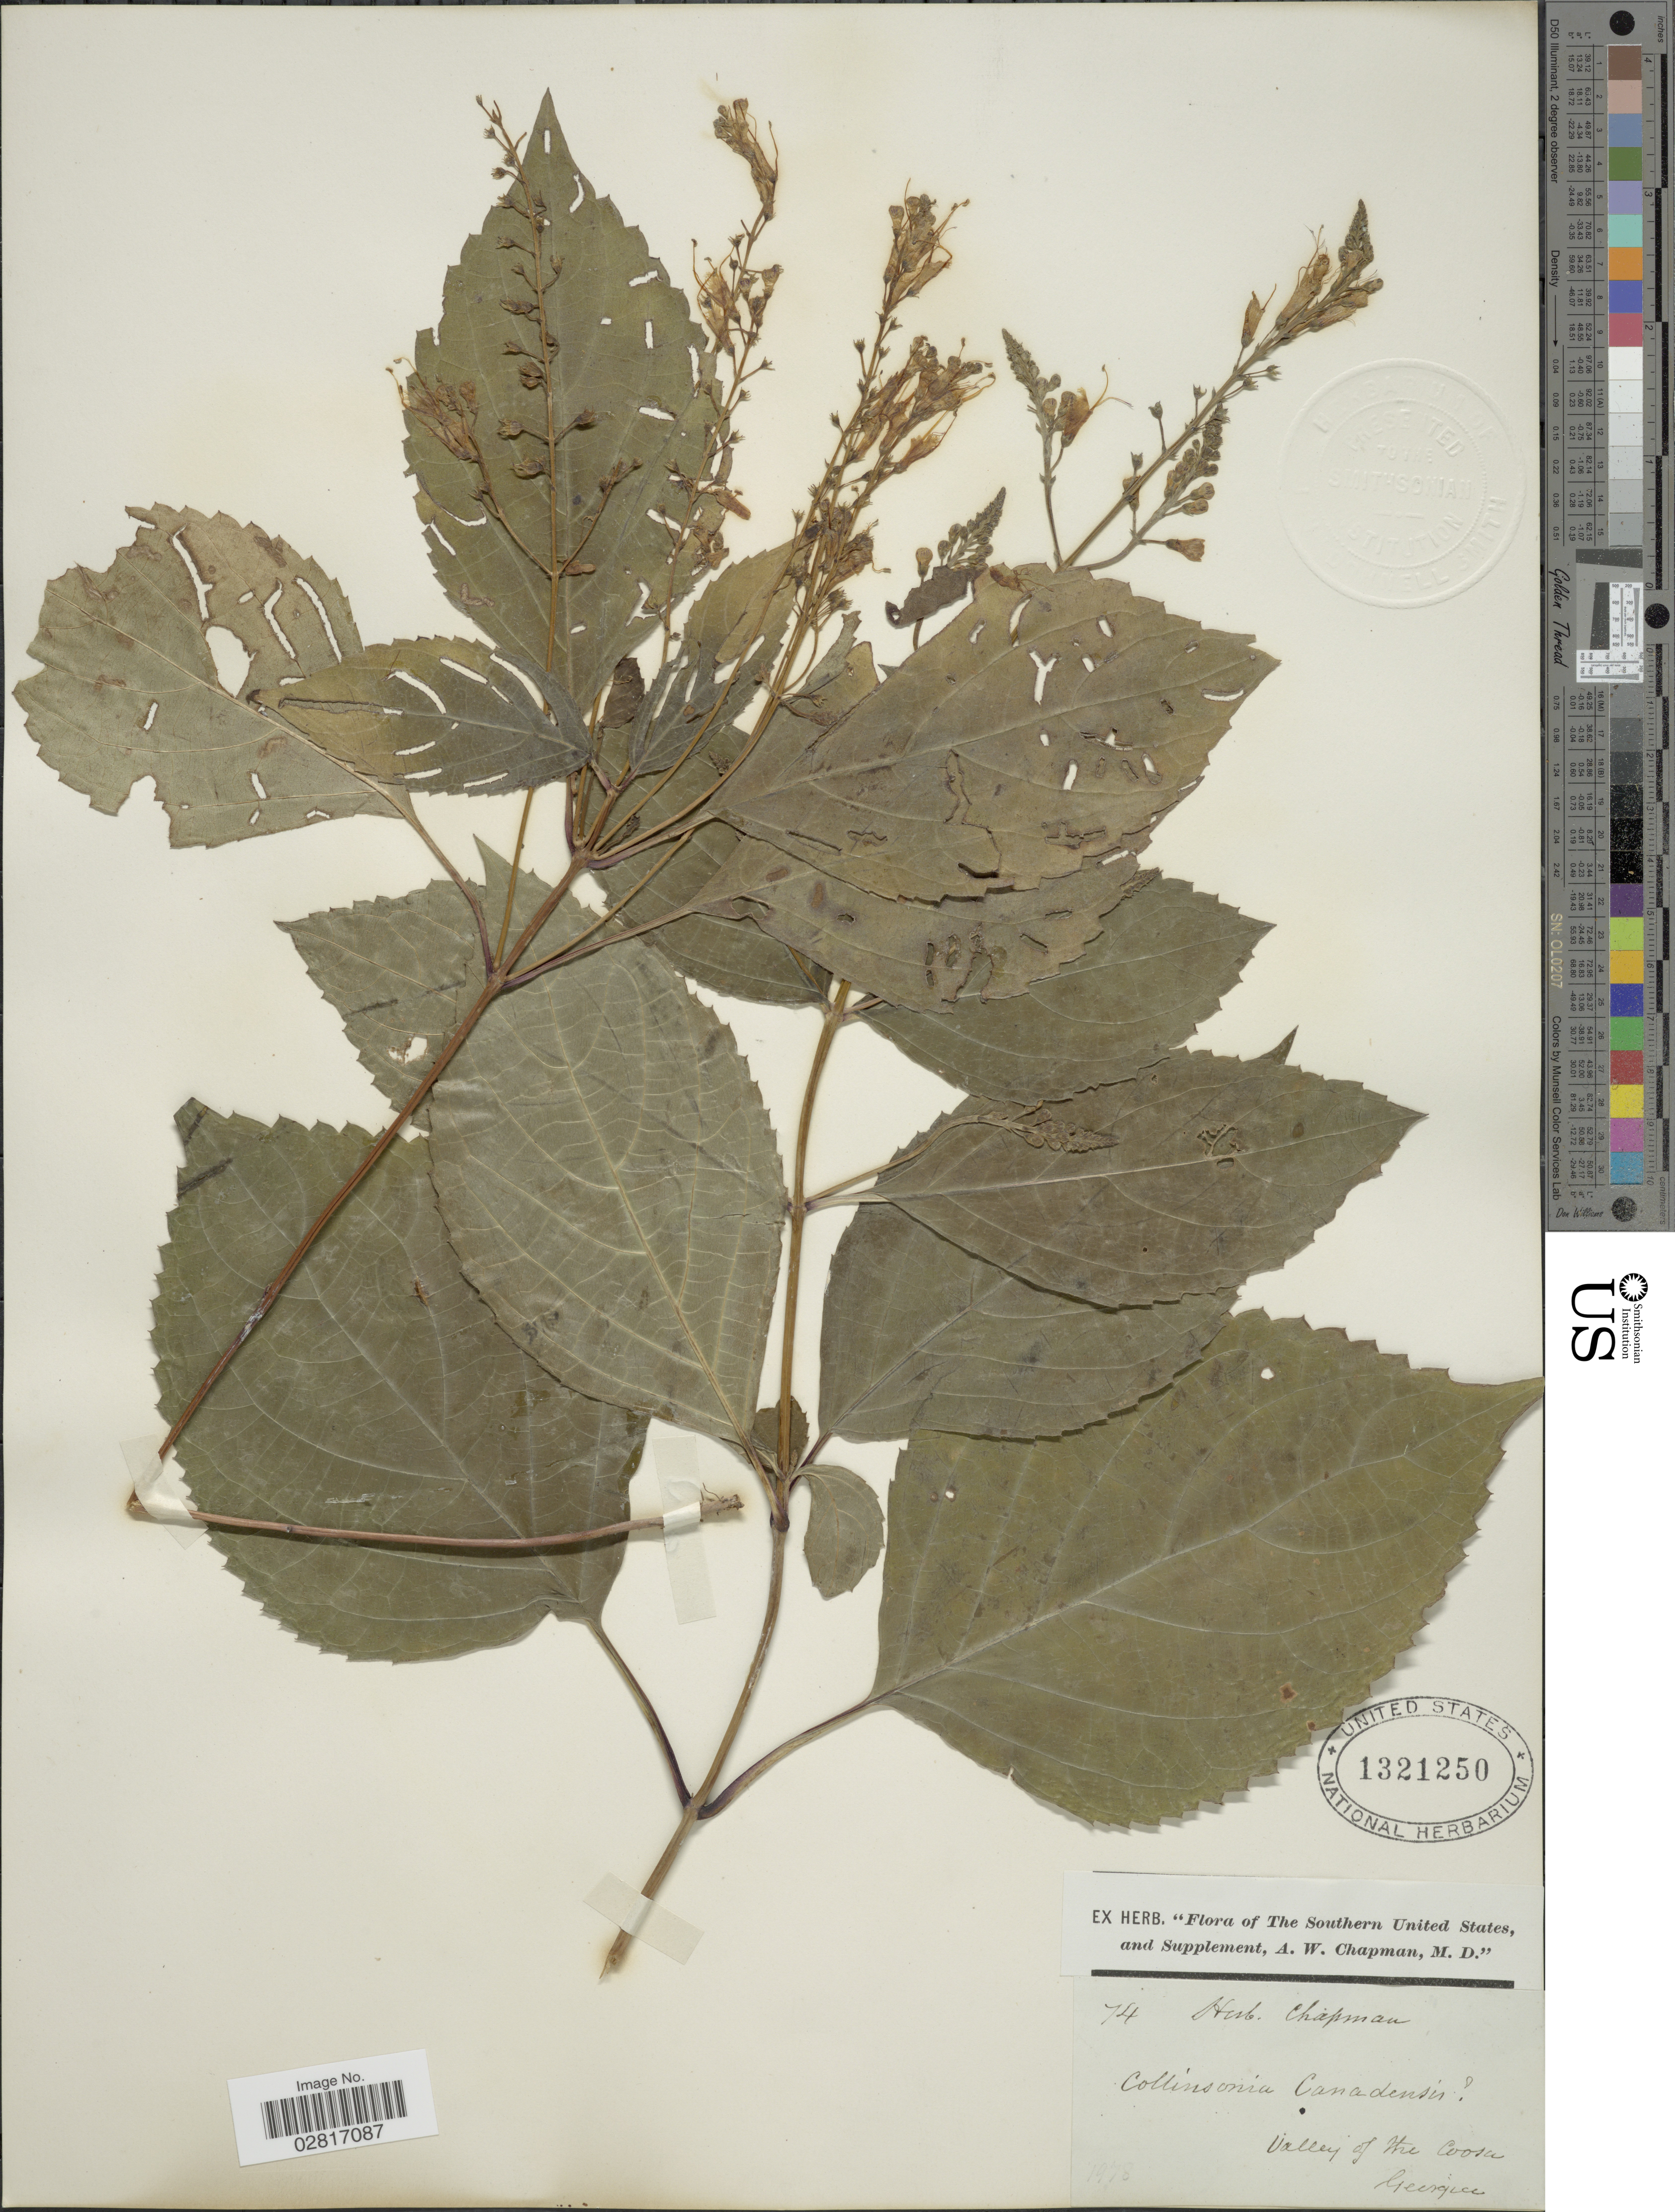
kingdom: Plantae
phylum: Tracheophyta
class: Magnoliopsida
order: Lamiales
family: Lamiaceae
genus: Collinsonia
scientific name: Collinsonia canadensis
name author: L.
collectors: ex herb. A.W. Chapman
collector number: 74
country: United States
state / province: Georgia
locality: Valley of the Coosa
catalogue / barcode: US 1321250